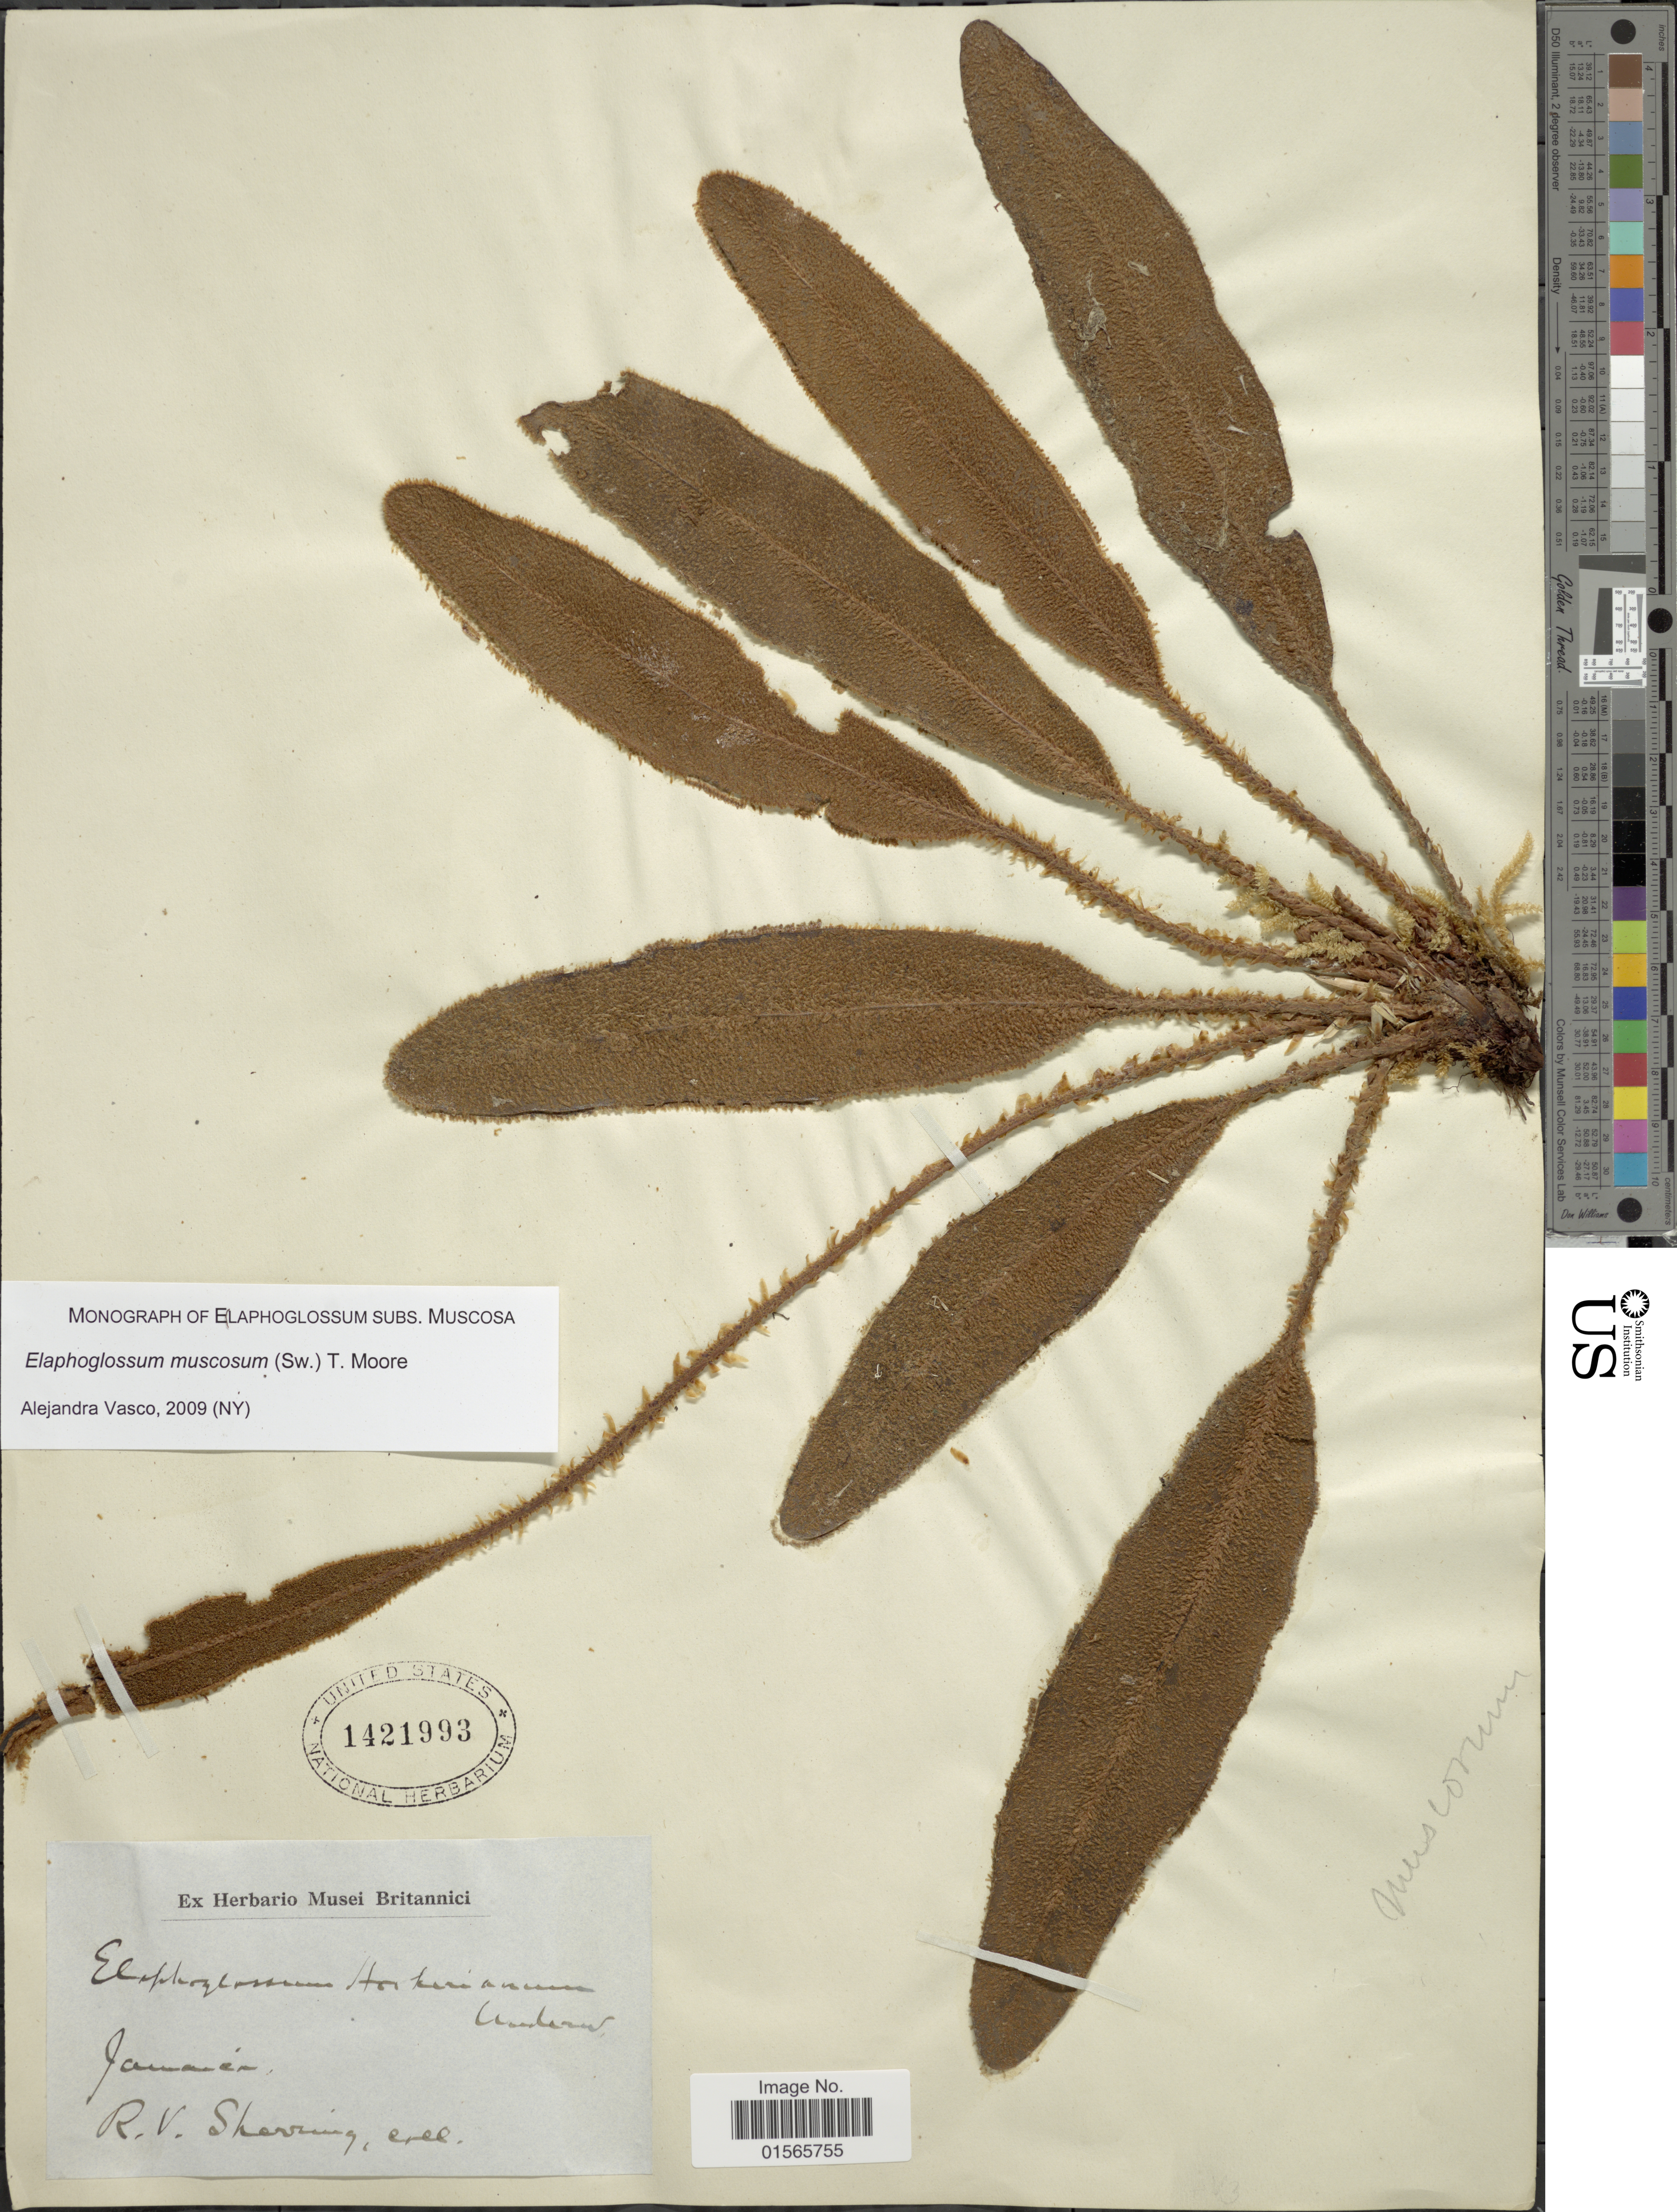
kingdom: Plantae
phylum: Tracheophyta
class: Polypodiopsida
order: Polypodiales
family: Dryopteridaceae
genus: Elaphoglossum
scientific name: Elaphoglossum muscosum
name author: (Sw.) T. Moore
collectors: R. Sherring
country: Jamaica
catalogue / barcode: US 1421993